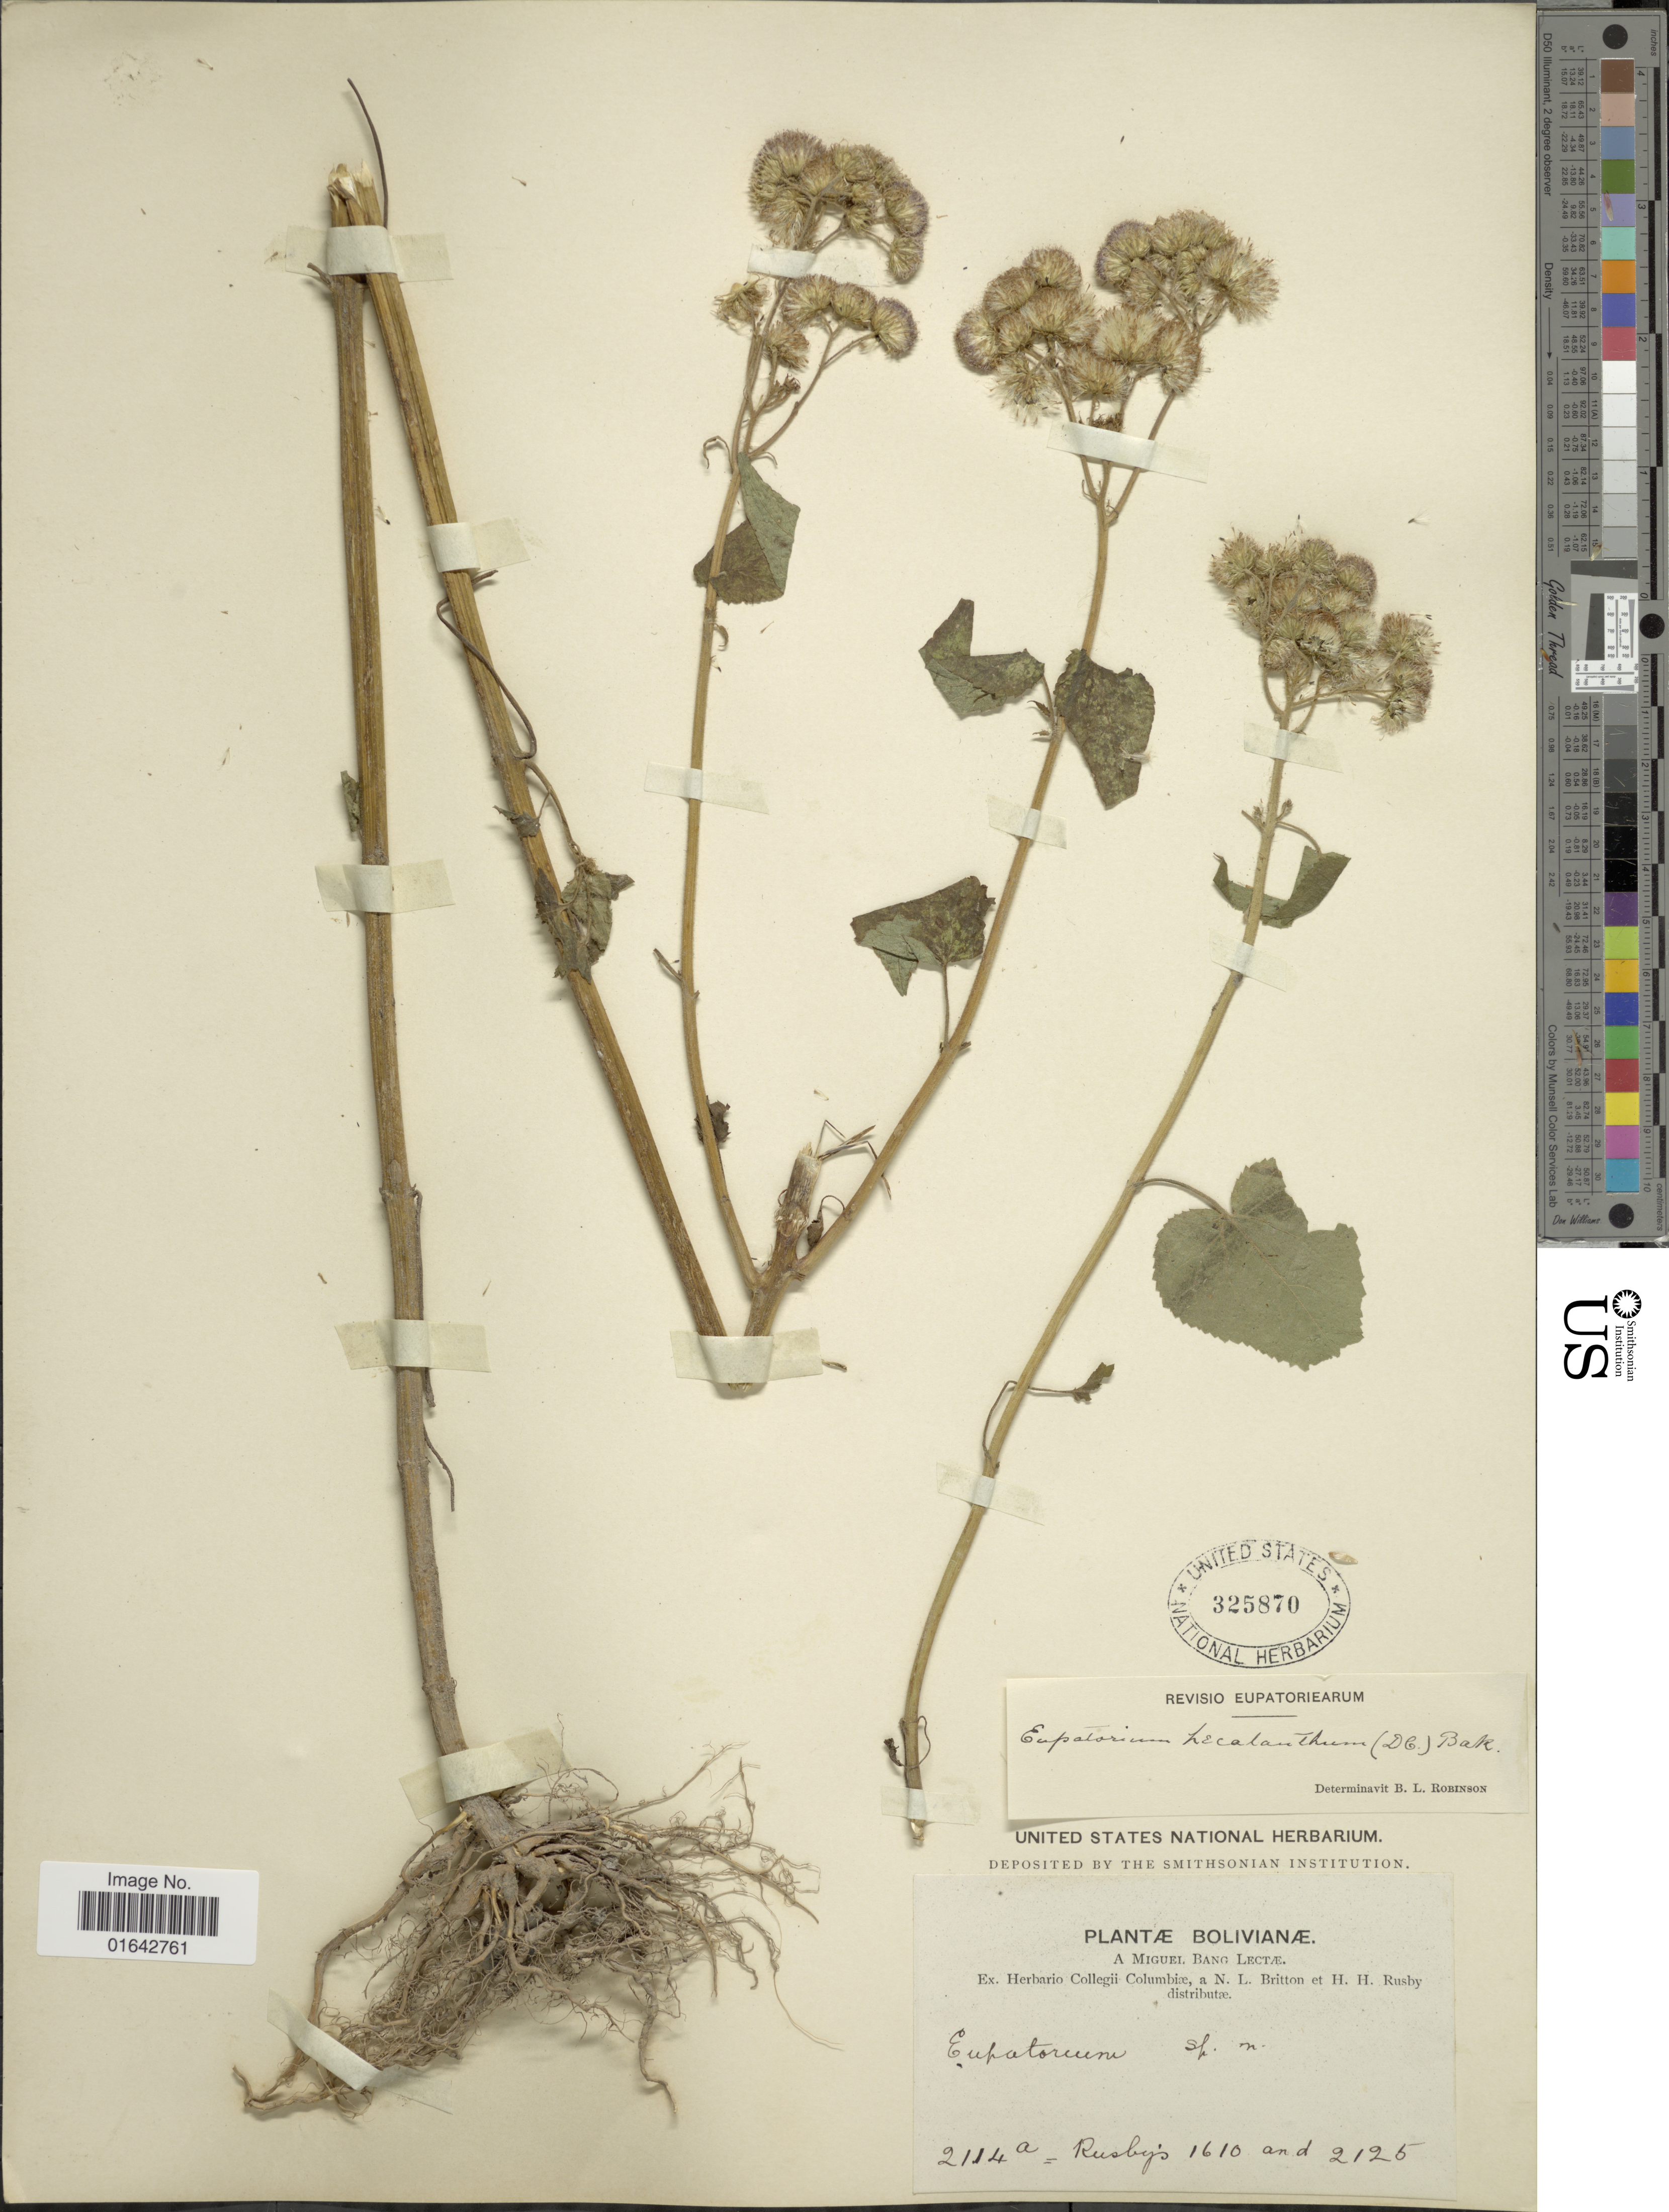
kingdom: Plantae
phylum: Tracheophyta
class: Magnoliopsida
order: Asterales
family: Asteraceae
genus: Urolepis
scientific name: Urolepis hecatantha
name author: (DC.) R.M. King & H. Rob.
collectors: M. Bang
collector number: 2114a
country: Bolivia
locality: Bolivianae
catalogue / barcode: US 325870